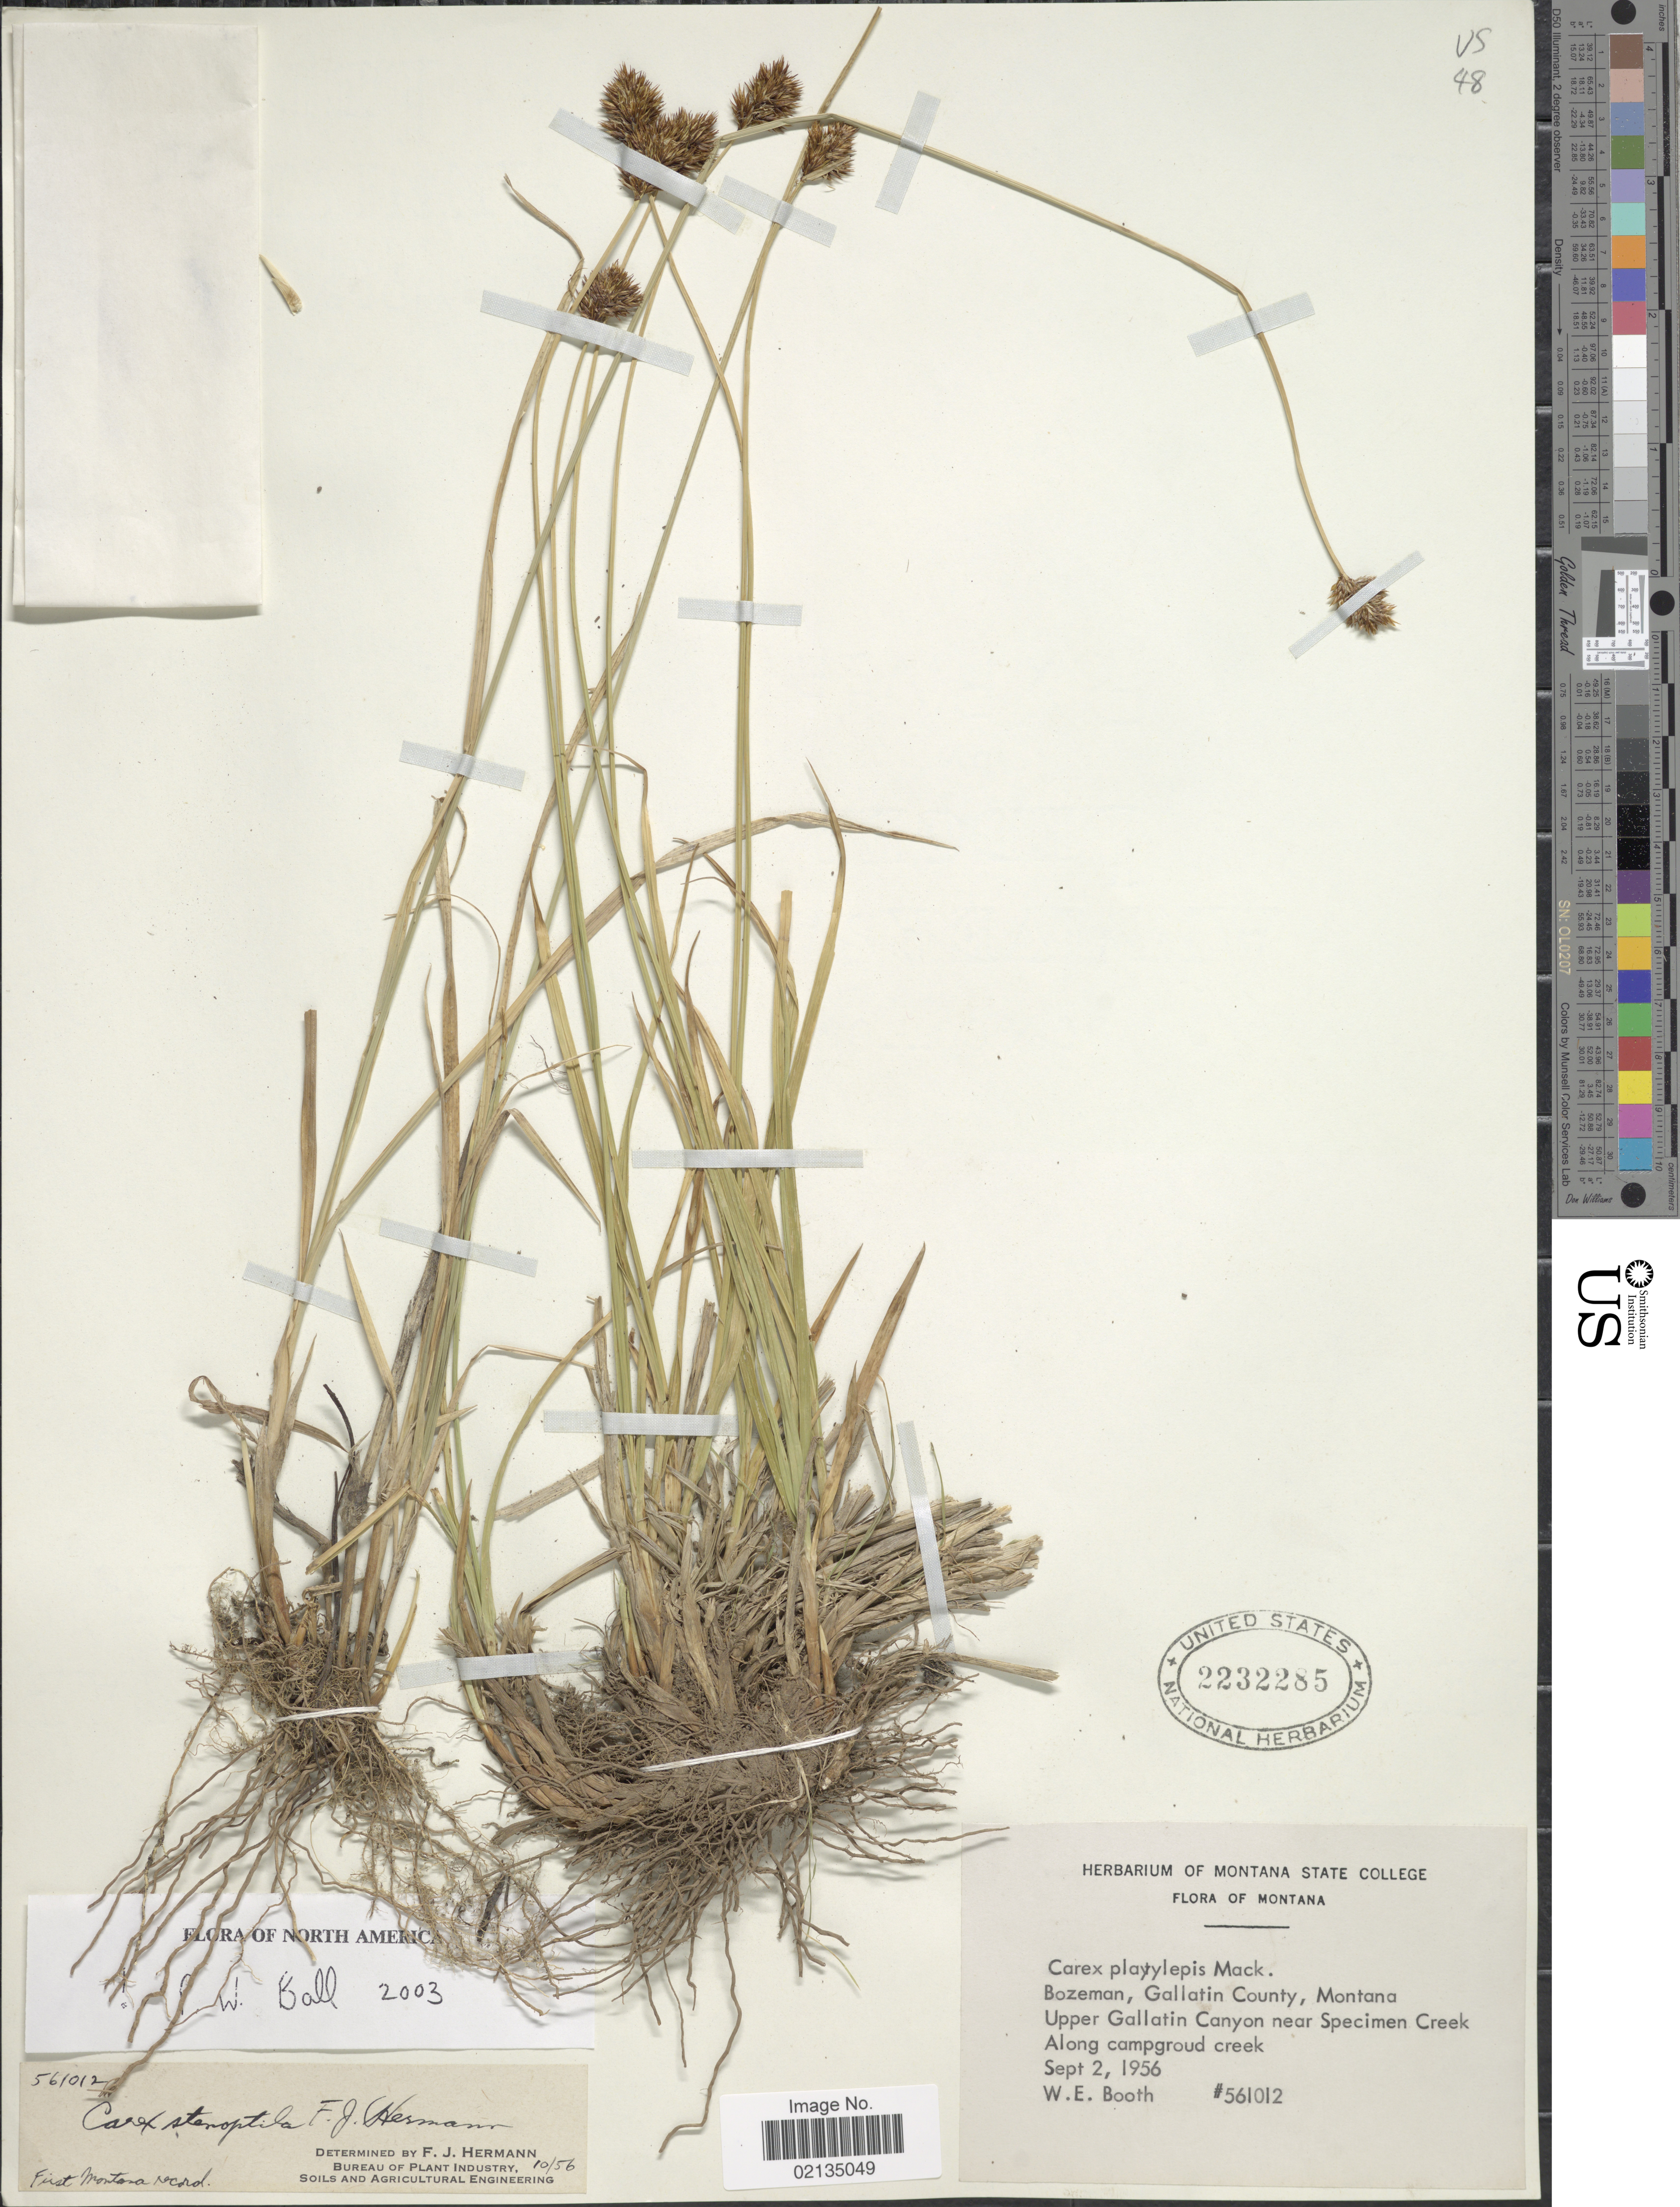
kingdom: Plantae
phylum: Tracheophyta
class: Liliopsida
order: Poales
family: Cyperaceae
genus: Carex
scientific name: Carex stenoptila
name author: F.J. Herm.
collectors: W. Booth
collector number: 561012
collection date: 1956-09-02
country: United States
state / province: Montana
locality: Montana, Bozeman, Gallatin County, Montana Upper Gallatin Canyon near Specimen Creek. Along campground.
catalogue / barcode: US 2232285